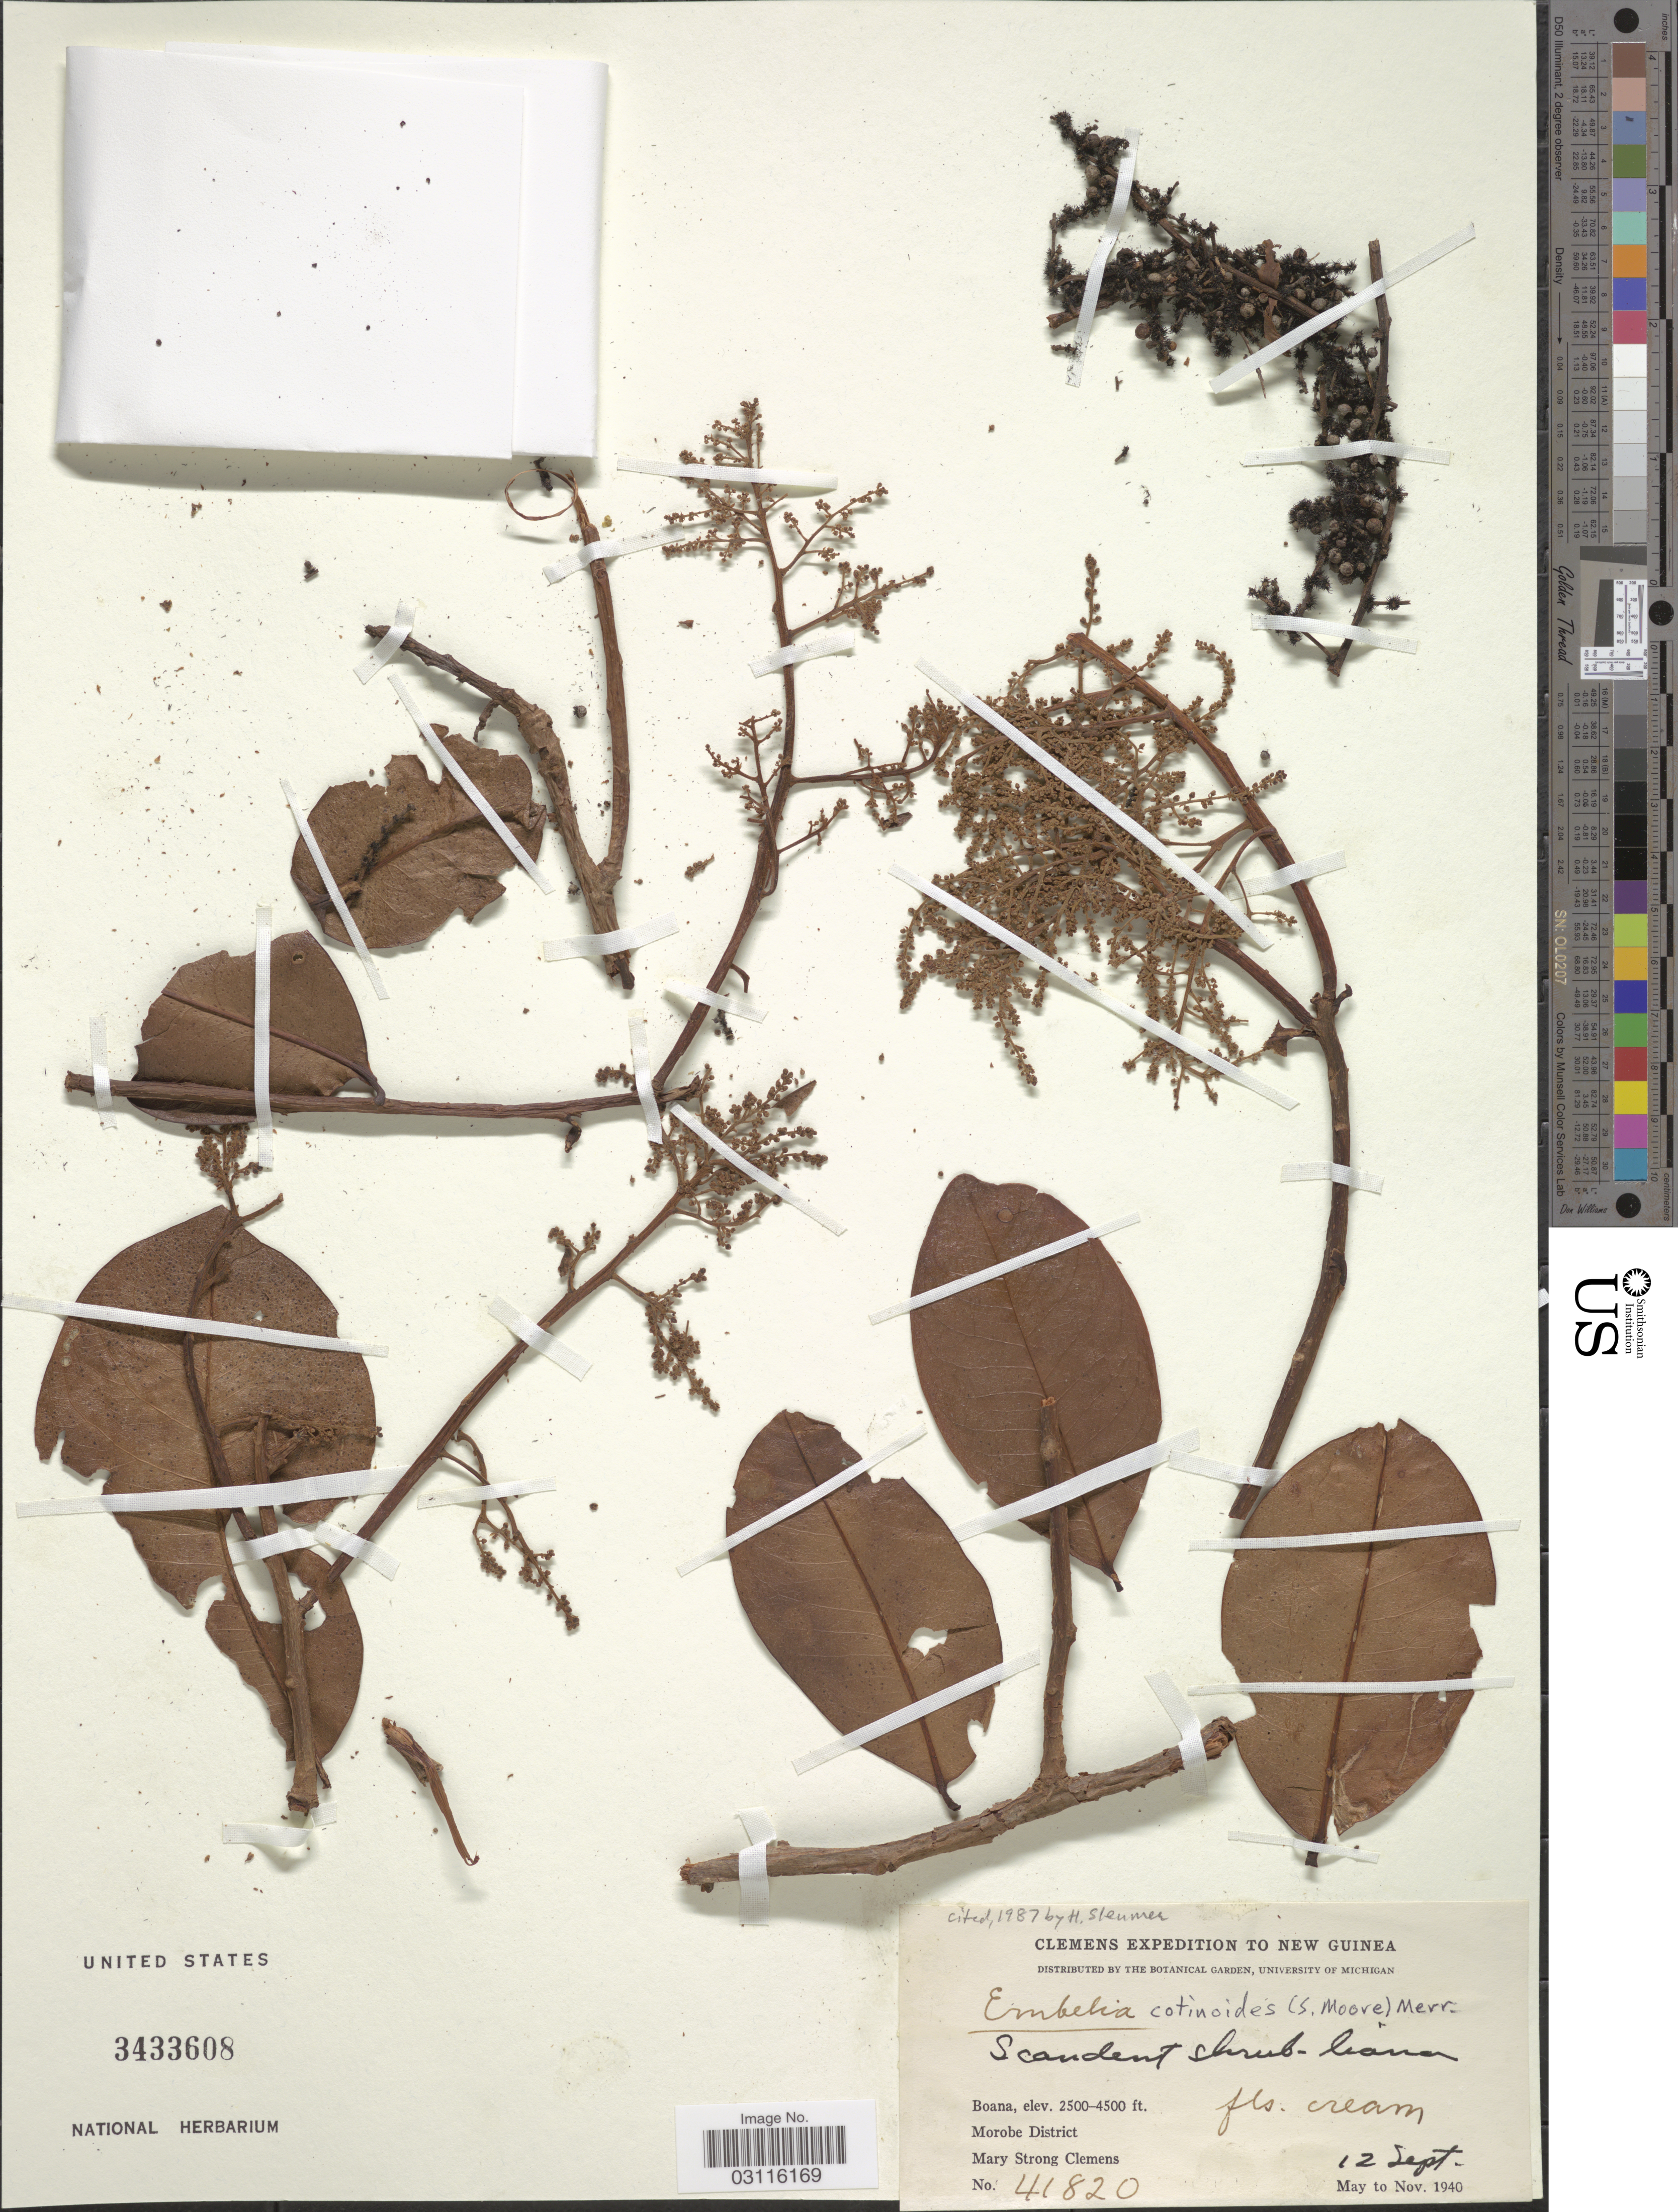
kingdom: Plantae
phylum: Tracheophyta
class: Magnoliopsida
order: Ericales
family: Primulaceae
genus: Embelia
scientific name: Embelia cotinoides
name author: (S. Moore) Merr.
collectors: M. S. Clemens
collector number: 41820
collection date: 1940-09-12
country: Papua New Guinea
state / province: Morobe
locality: New Guinea. Boana. Morobe District.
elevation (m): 762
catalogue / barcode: US 3433608